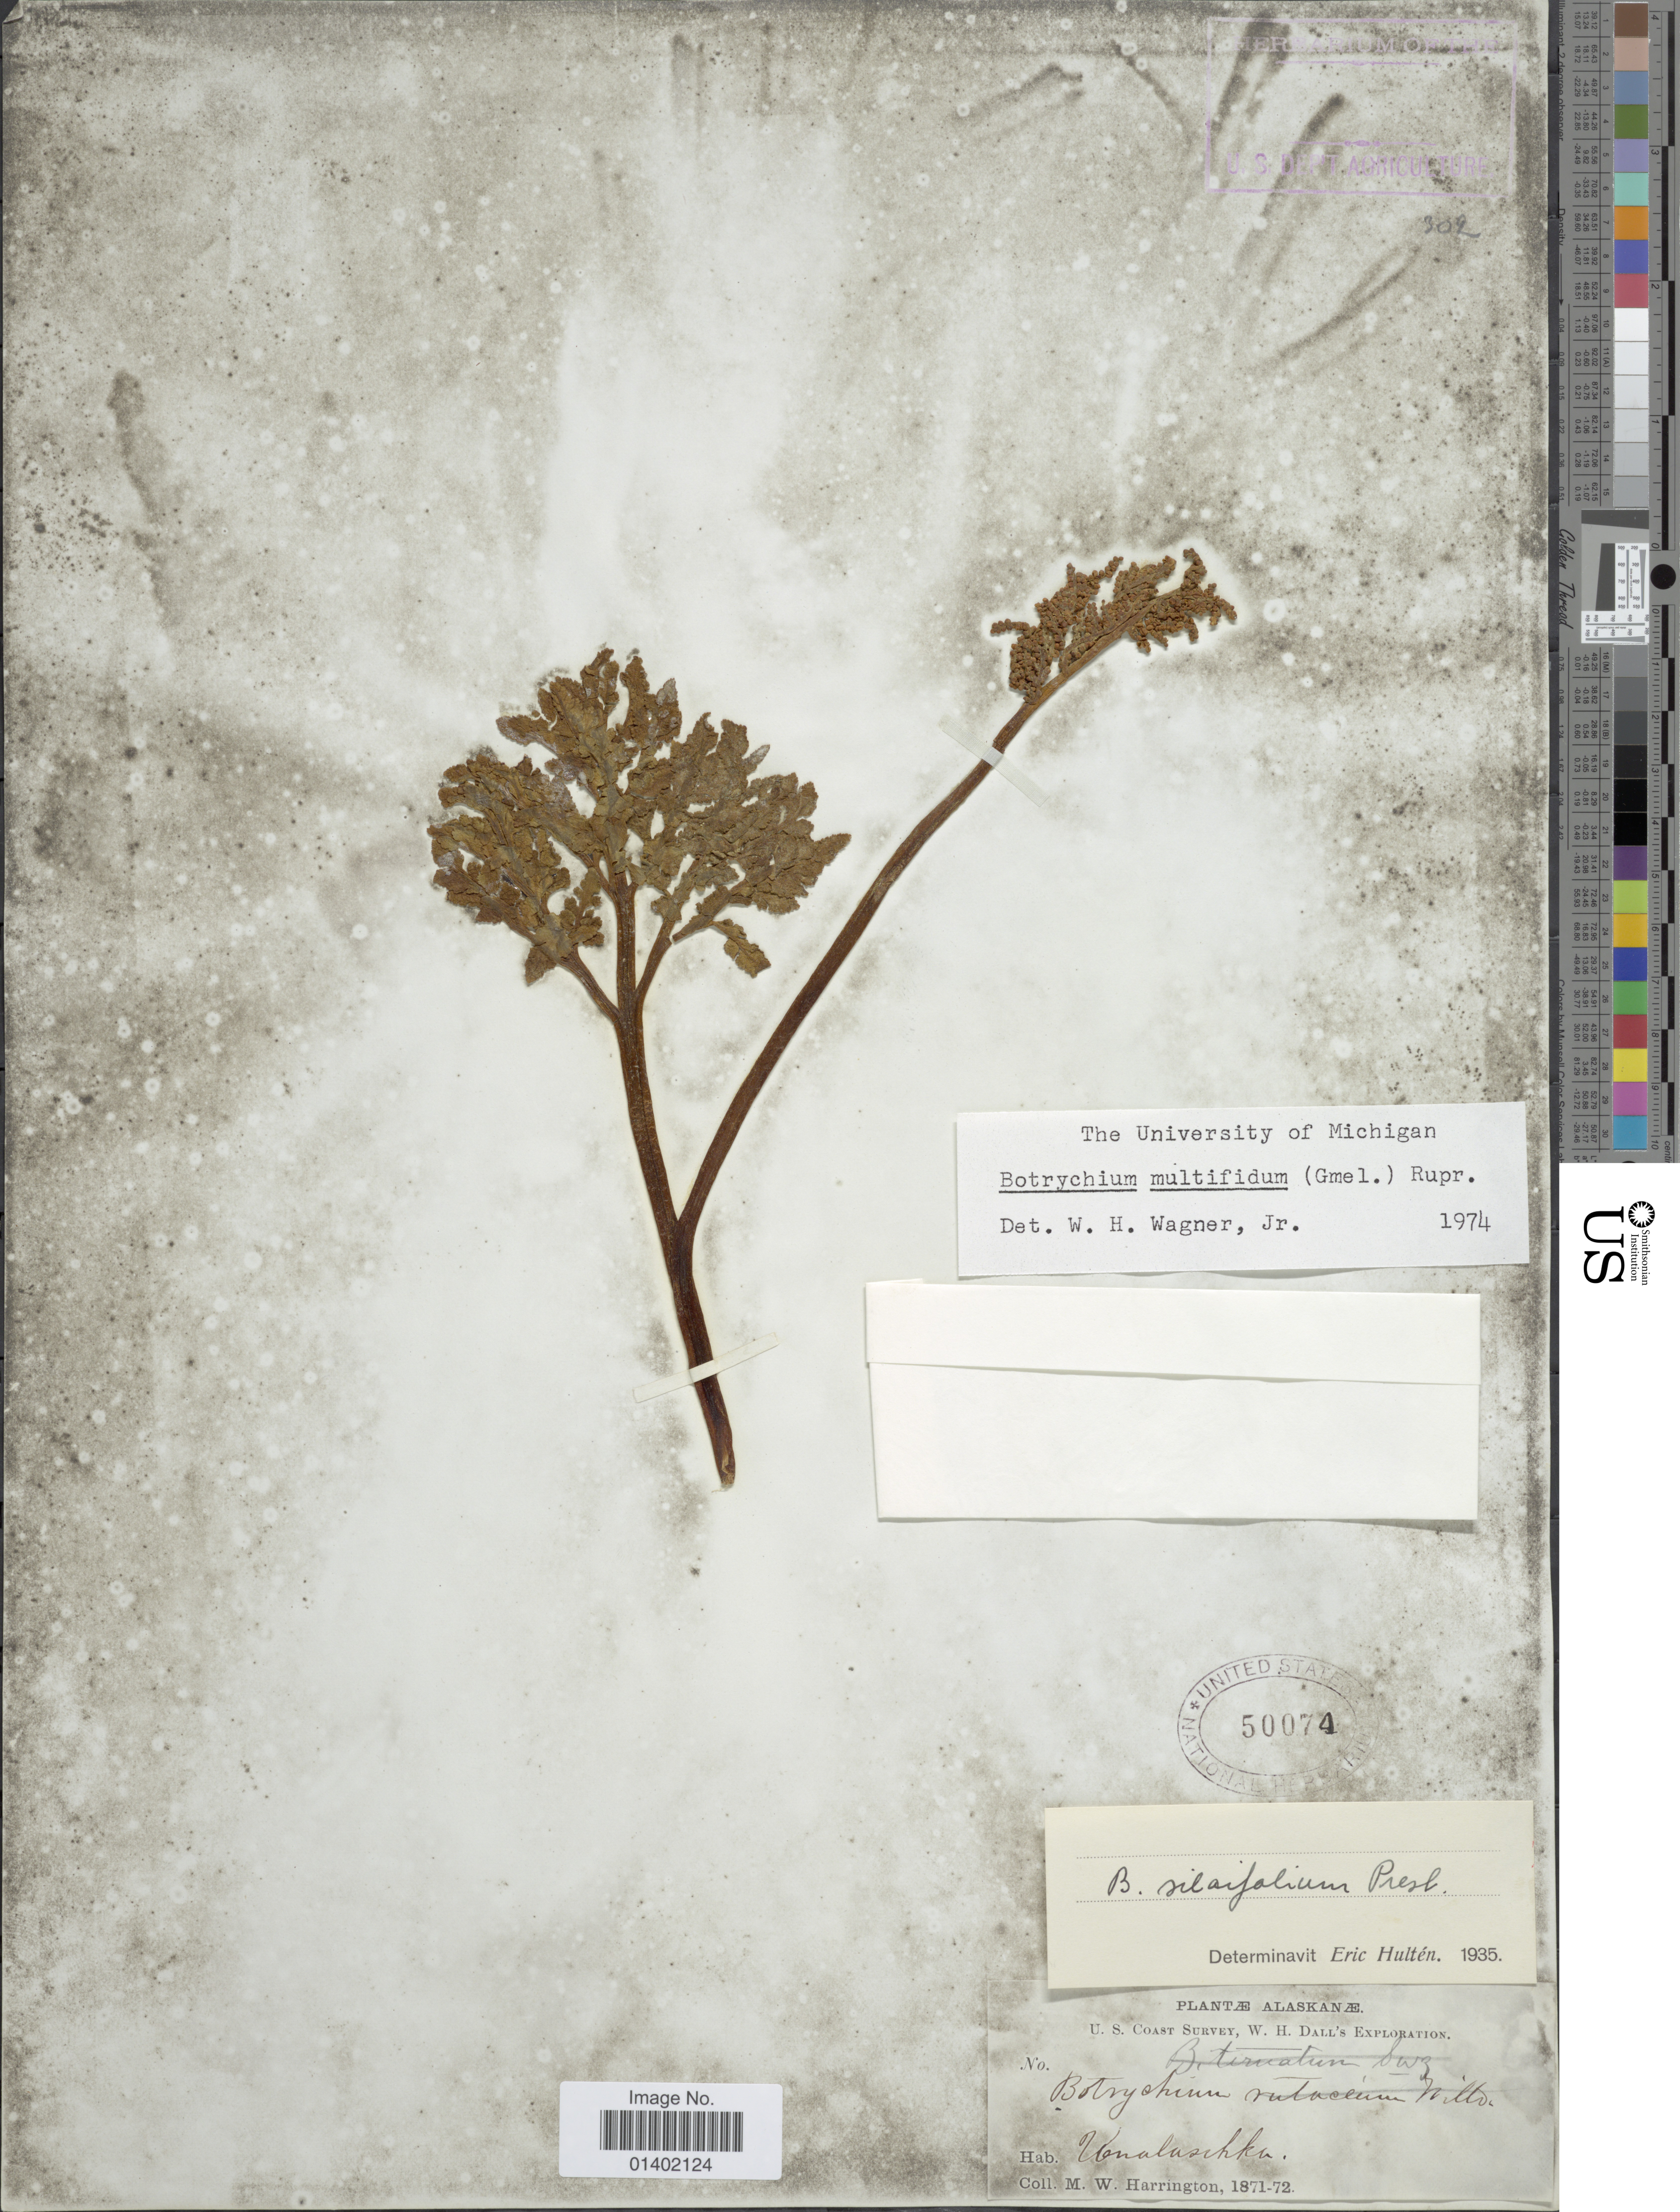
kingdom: Plantae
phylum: Tracheophyta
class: Polypodiopsida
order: Ophioglossales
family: Ophioglossaceae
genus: Botrychium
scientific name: Botrychium multifidum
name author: (J.F. Gmel.) Rupr.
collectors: M. W. Harrington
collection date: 1871/1872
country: United States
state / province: Alaska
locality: Unalashka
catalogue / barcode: US 50074